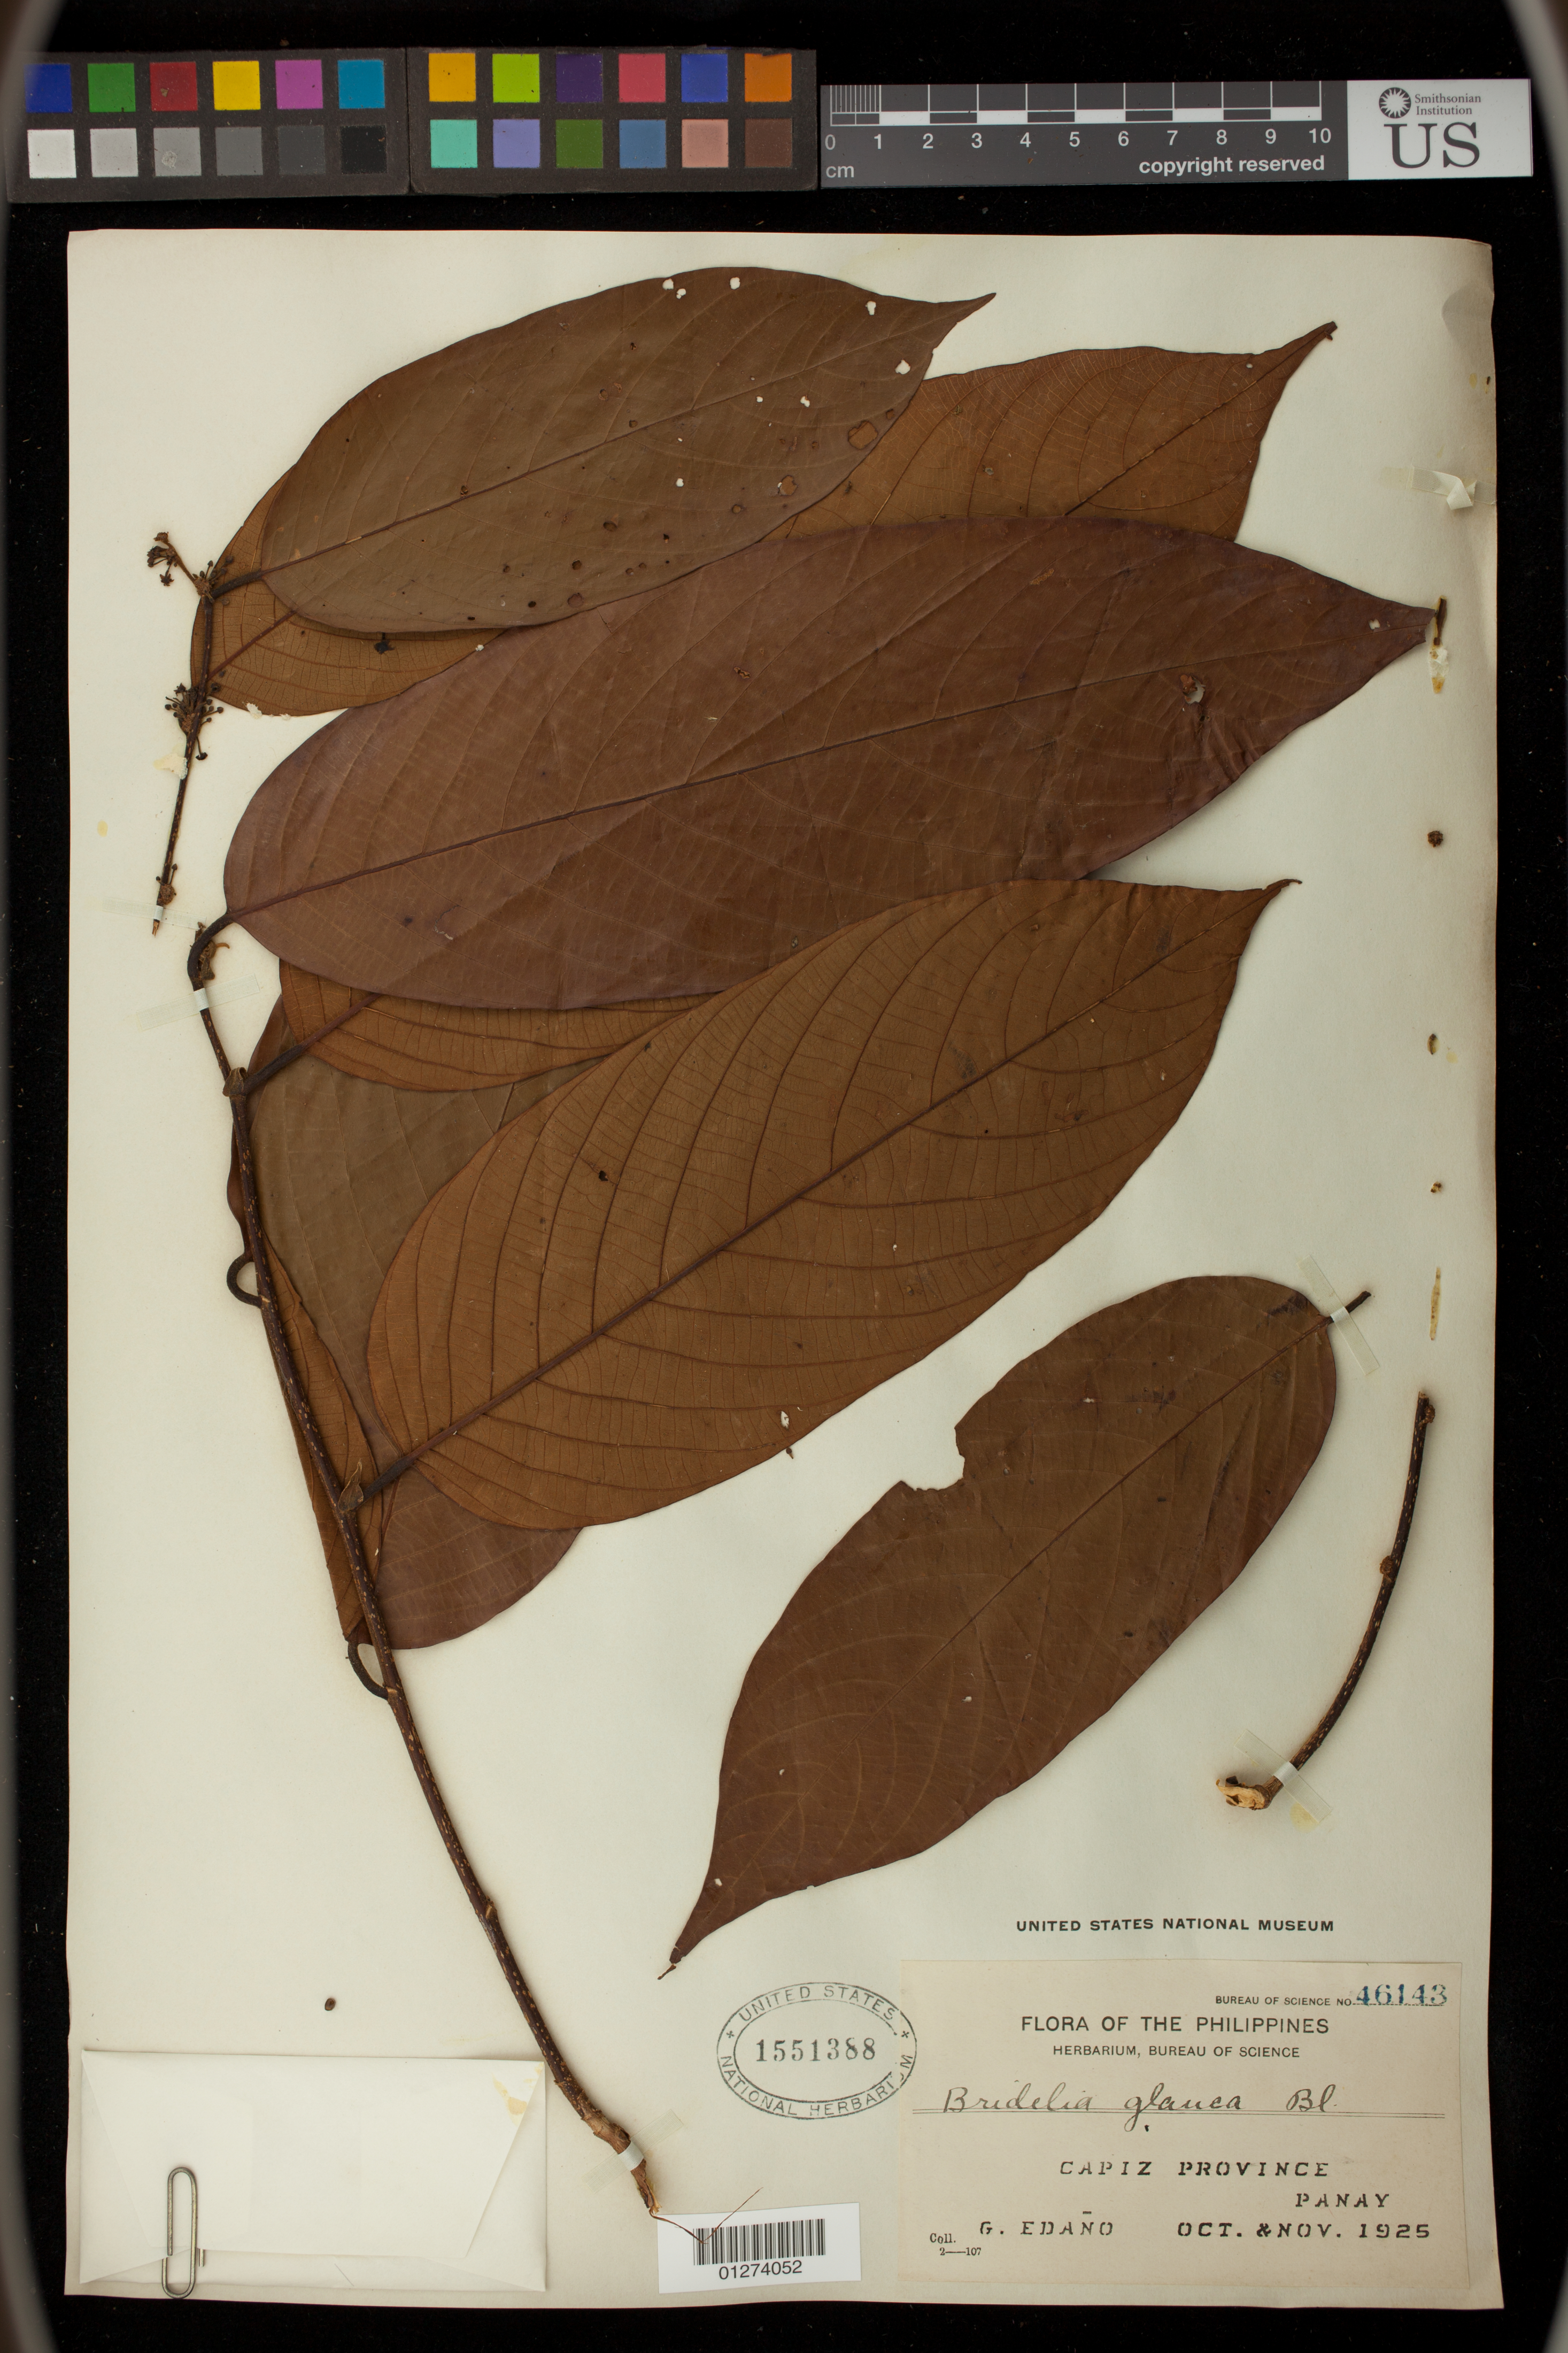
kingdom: Plantae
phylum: Tracheophyta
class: Magnoliopsida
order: Malpighiales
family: Phyllanthaceae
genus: Bridelia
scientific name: Bridelia glauca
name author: Blume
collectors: G. Edaño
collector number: Bur. Sci. 46143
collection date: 1925-10/1925-11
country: Philippines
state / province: Western Visayas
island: Panay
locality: Capiz Province, Panay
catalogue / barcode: US 1551388